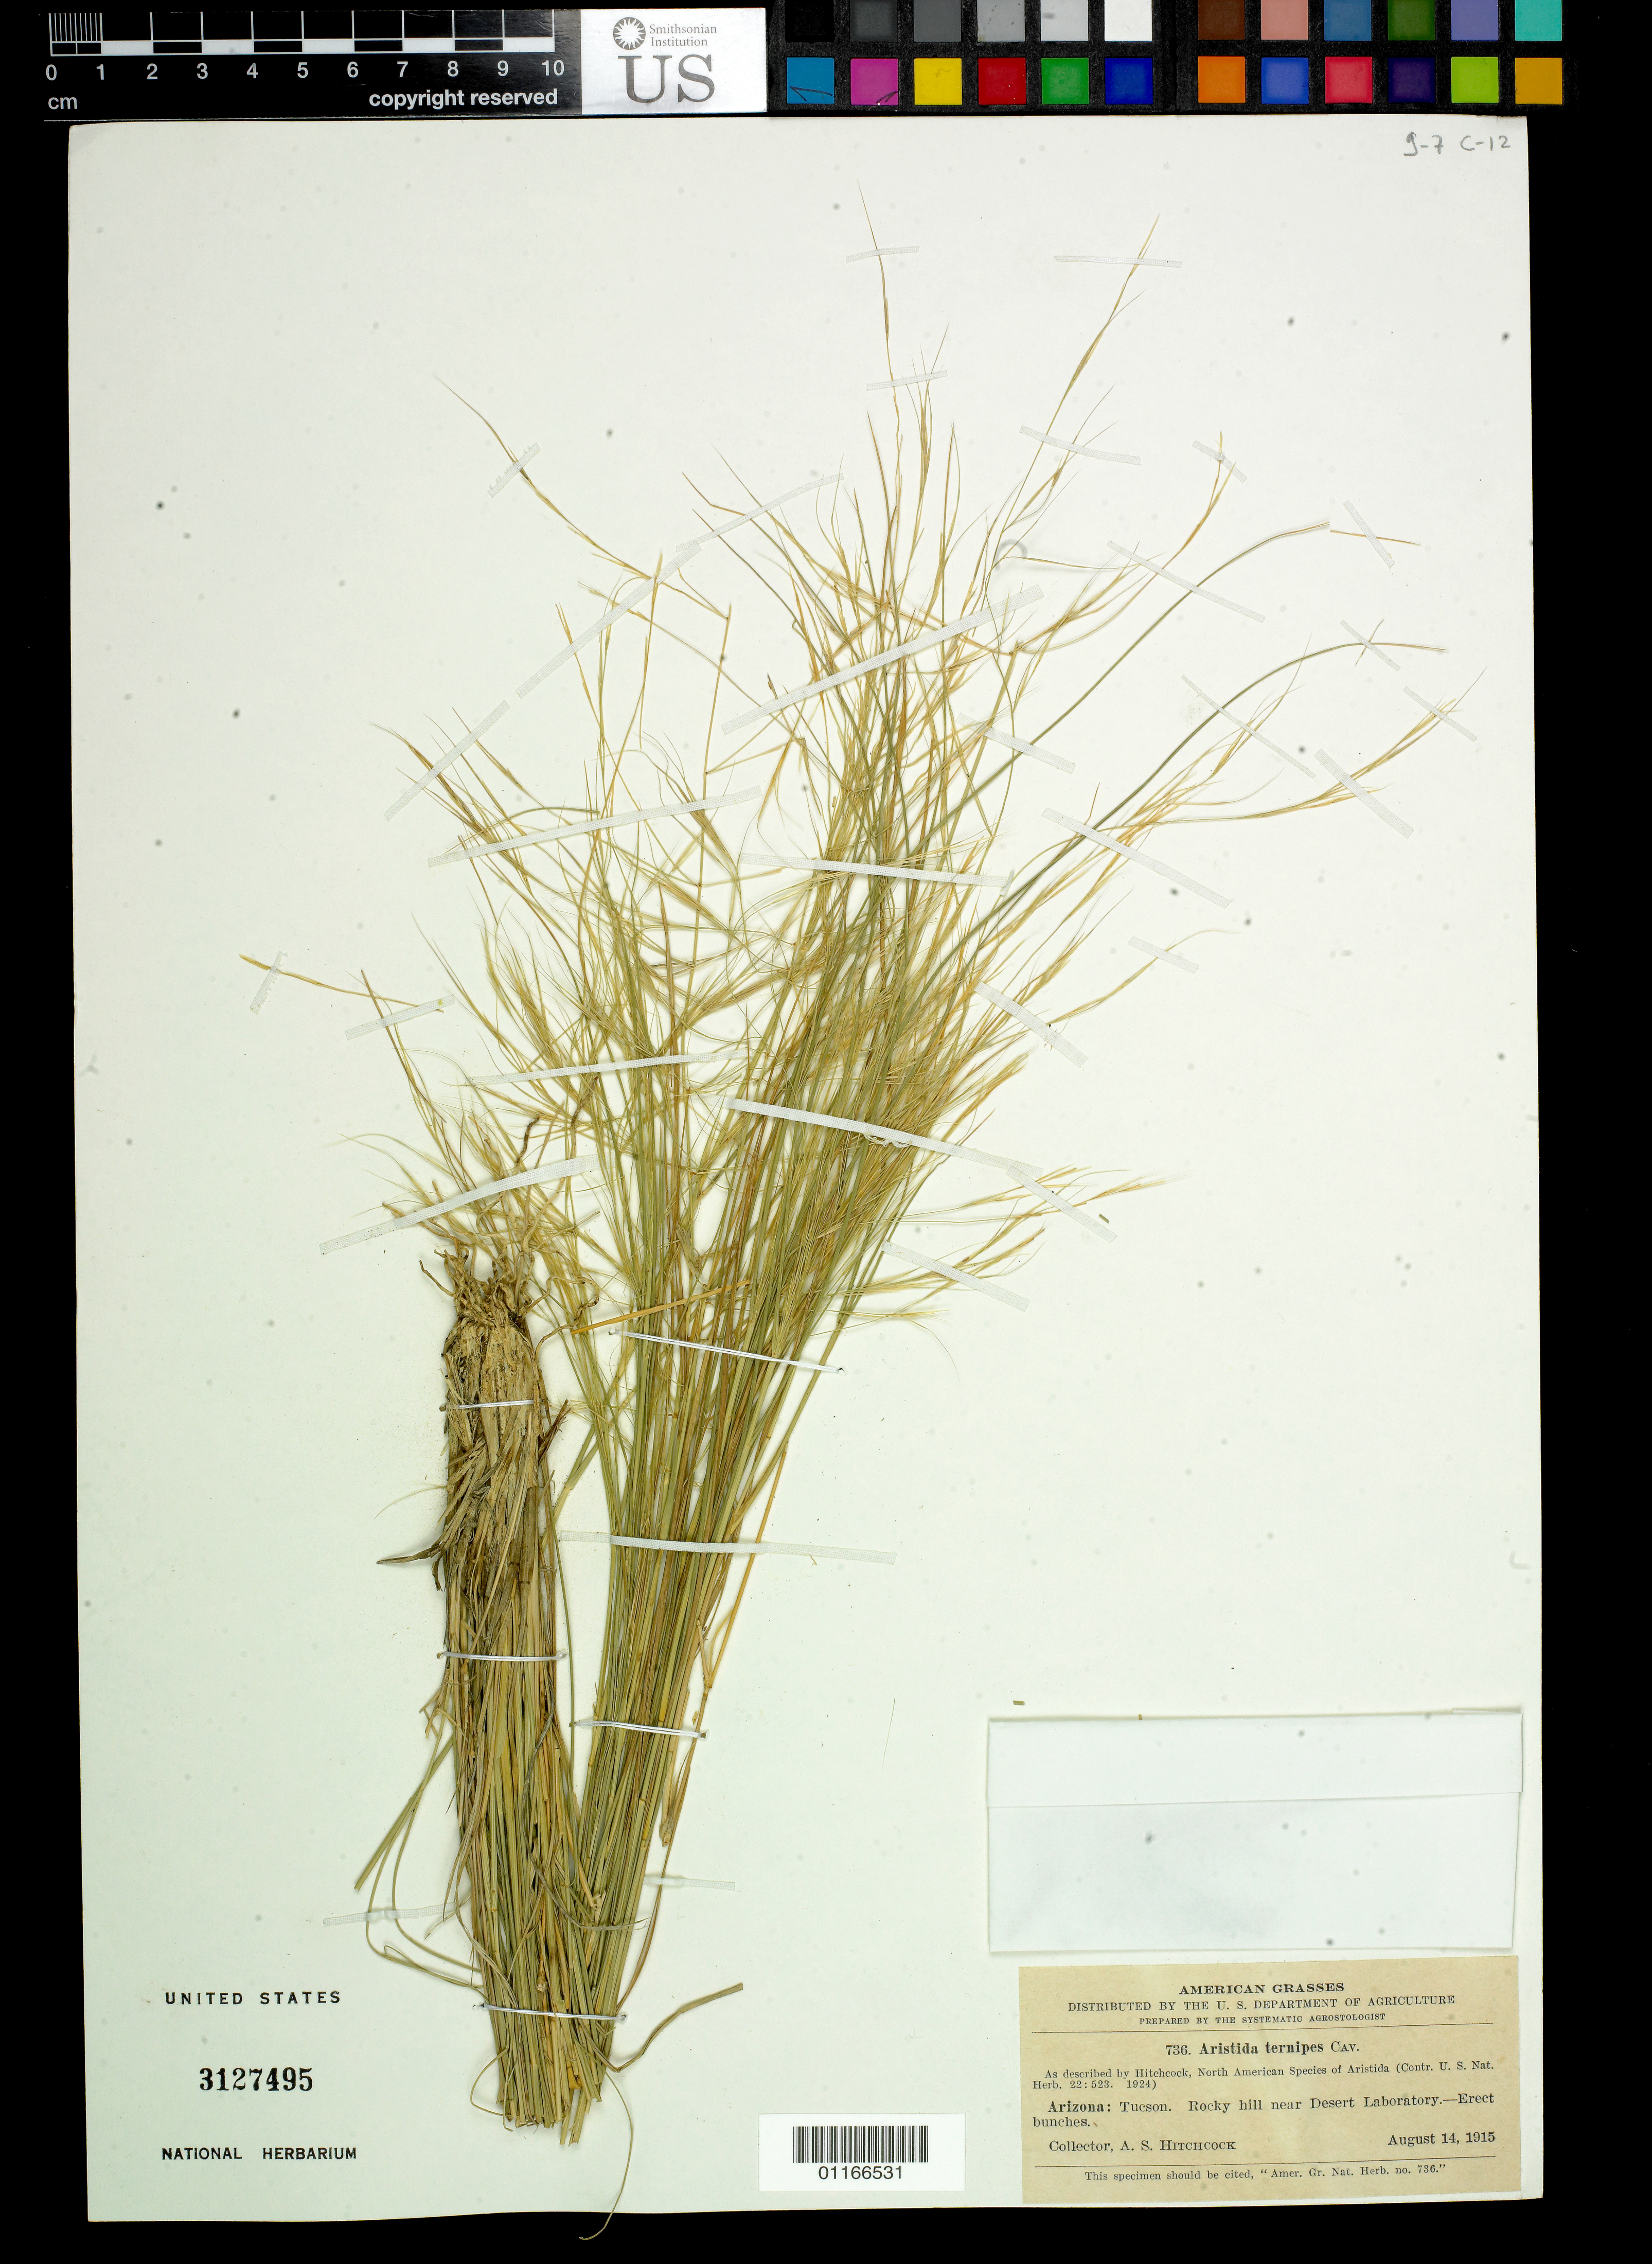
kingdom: Plantae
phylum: Tracheophyta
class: Liliopsida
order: Poales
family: Poaceae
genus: Aristida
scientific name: Aristida ternipes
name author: Cav.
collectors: A. S. Hitchcock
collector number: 736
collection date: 1915-08-14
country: United States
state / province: Arizona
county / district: Pima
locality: Rocky Hill near Desert Laboratory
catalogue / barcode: US 3127495